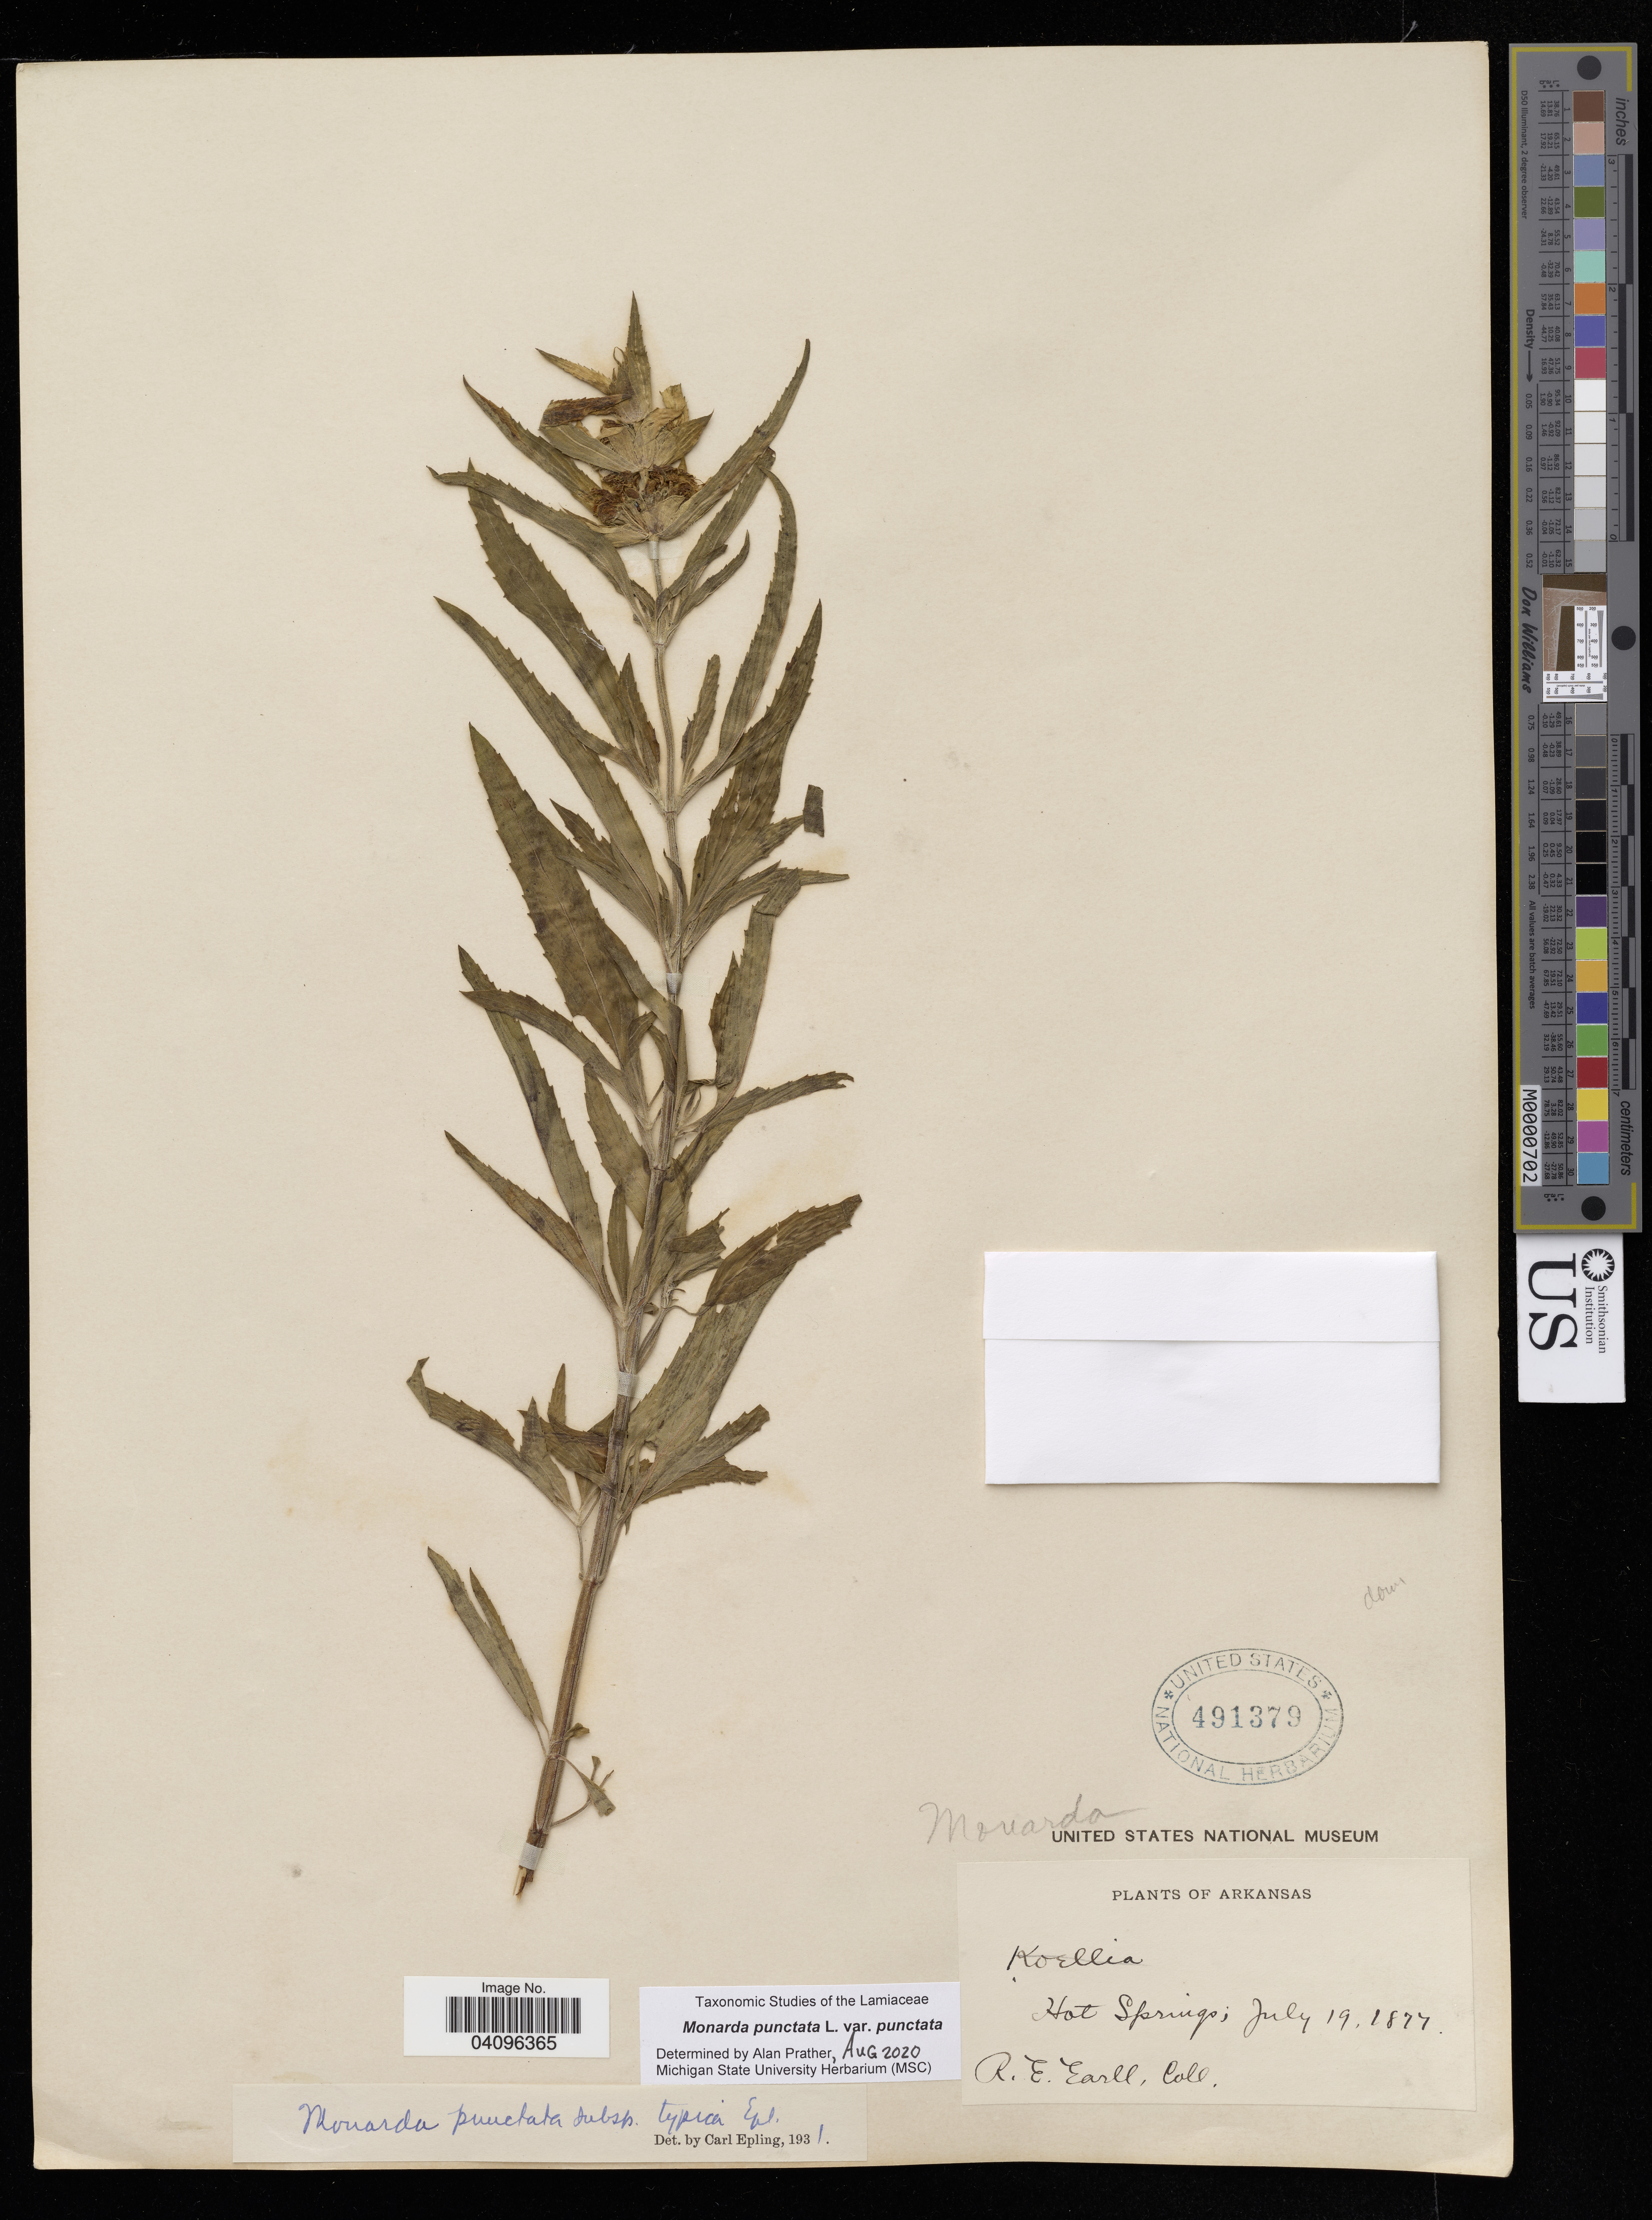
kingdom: Plantae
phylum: Tracheophyta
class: Magnoliopsida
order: Lamiales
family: Lamiaceae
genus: Monarda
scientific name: Monarda punctata var. punctata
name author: L.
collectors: R. Earll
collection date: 1877-07-19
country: United States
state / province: Arkansas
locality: Hot Springs.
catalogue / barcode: US 491379